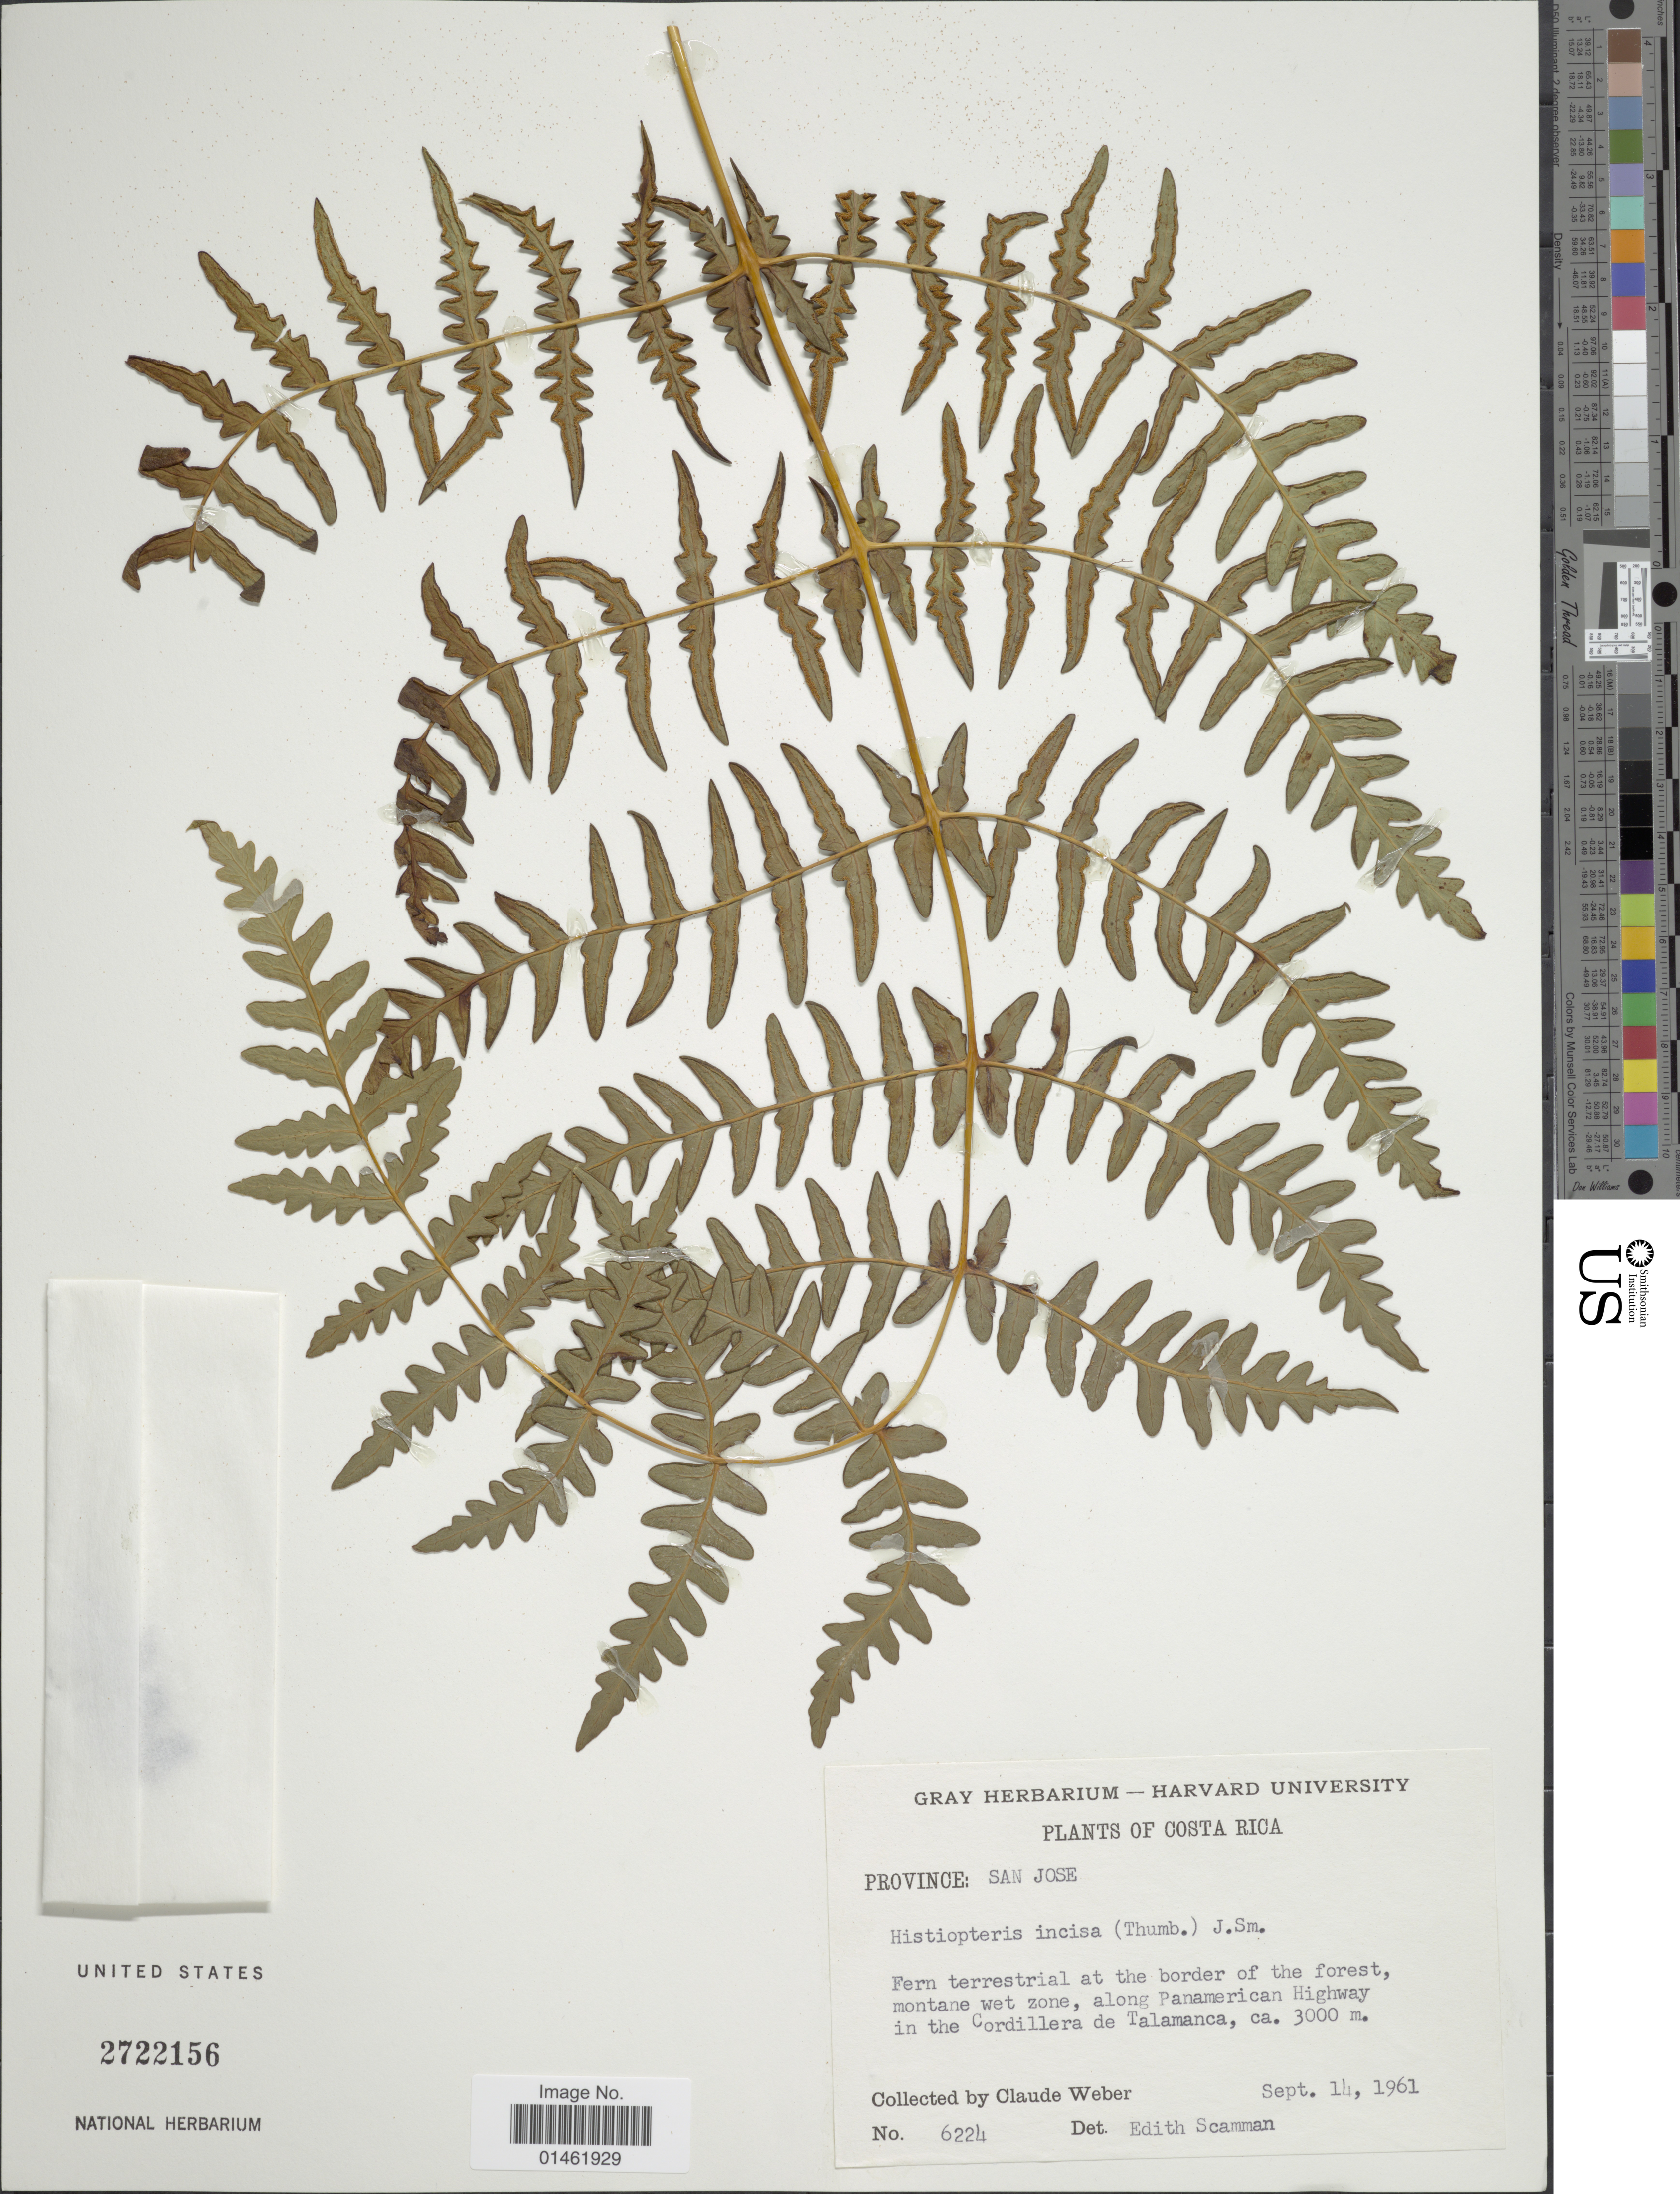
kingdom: Plantae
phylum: Tracheophyta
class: Polypodiopsida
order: Polypodiales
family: Dennstaedtiaceae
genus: Histiopteris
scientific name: Histiopteris incisa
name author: (Thunb.) J. Sm.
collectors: C. M. Weber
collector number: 6224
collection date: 1961-09-14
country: Costa Rica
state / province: San José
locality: Costa Rica, Province, San Jose, Montane wet zone, along Panamerican Highway in the Cordillera de Talamanca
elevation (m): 3000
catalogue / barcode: US 2722156